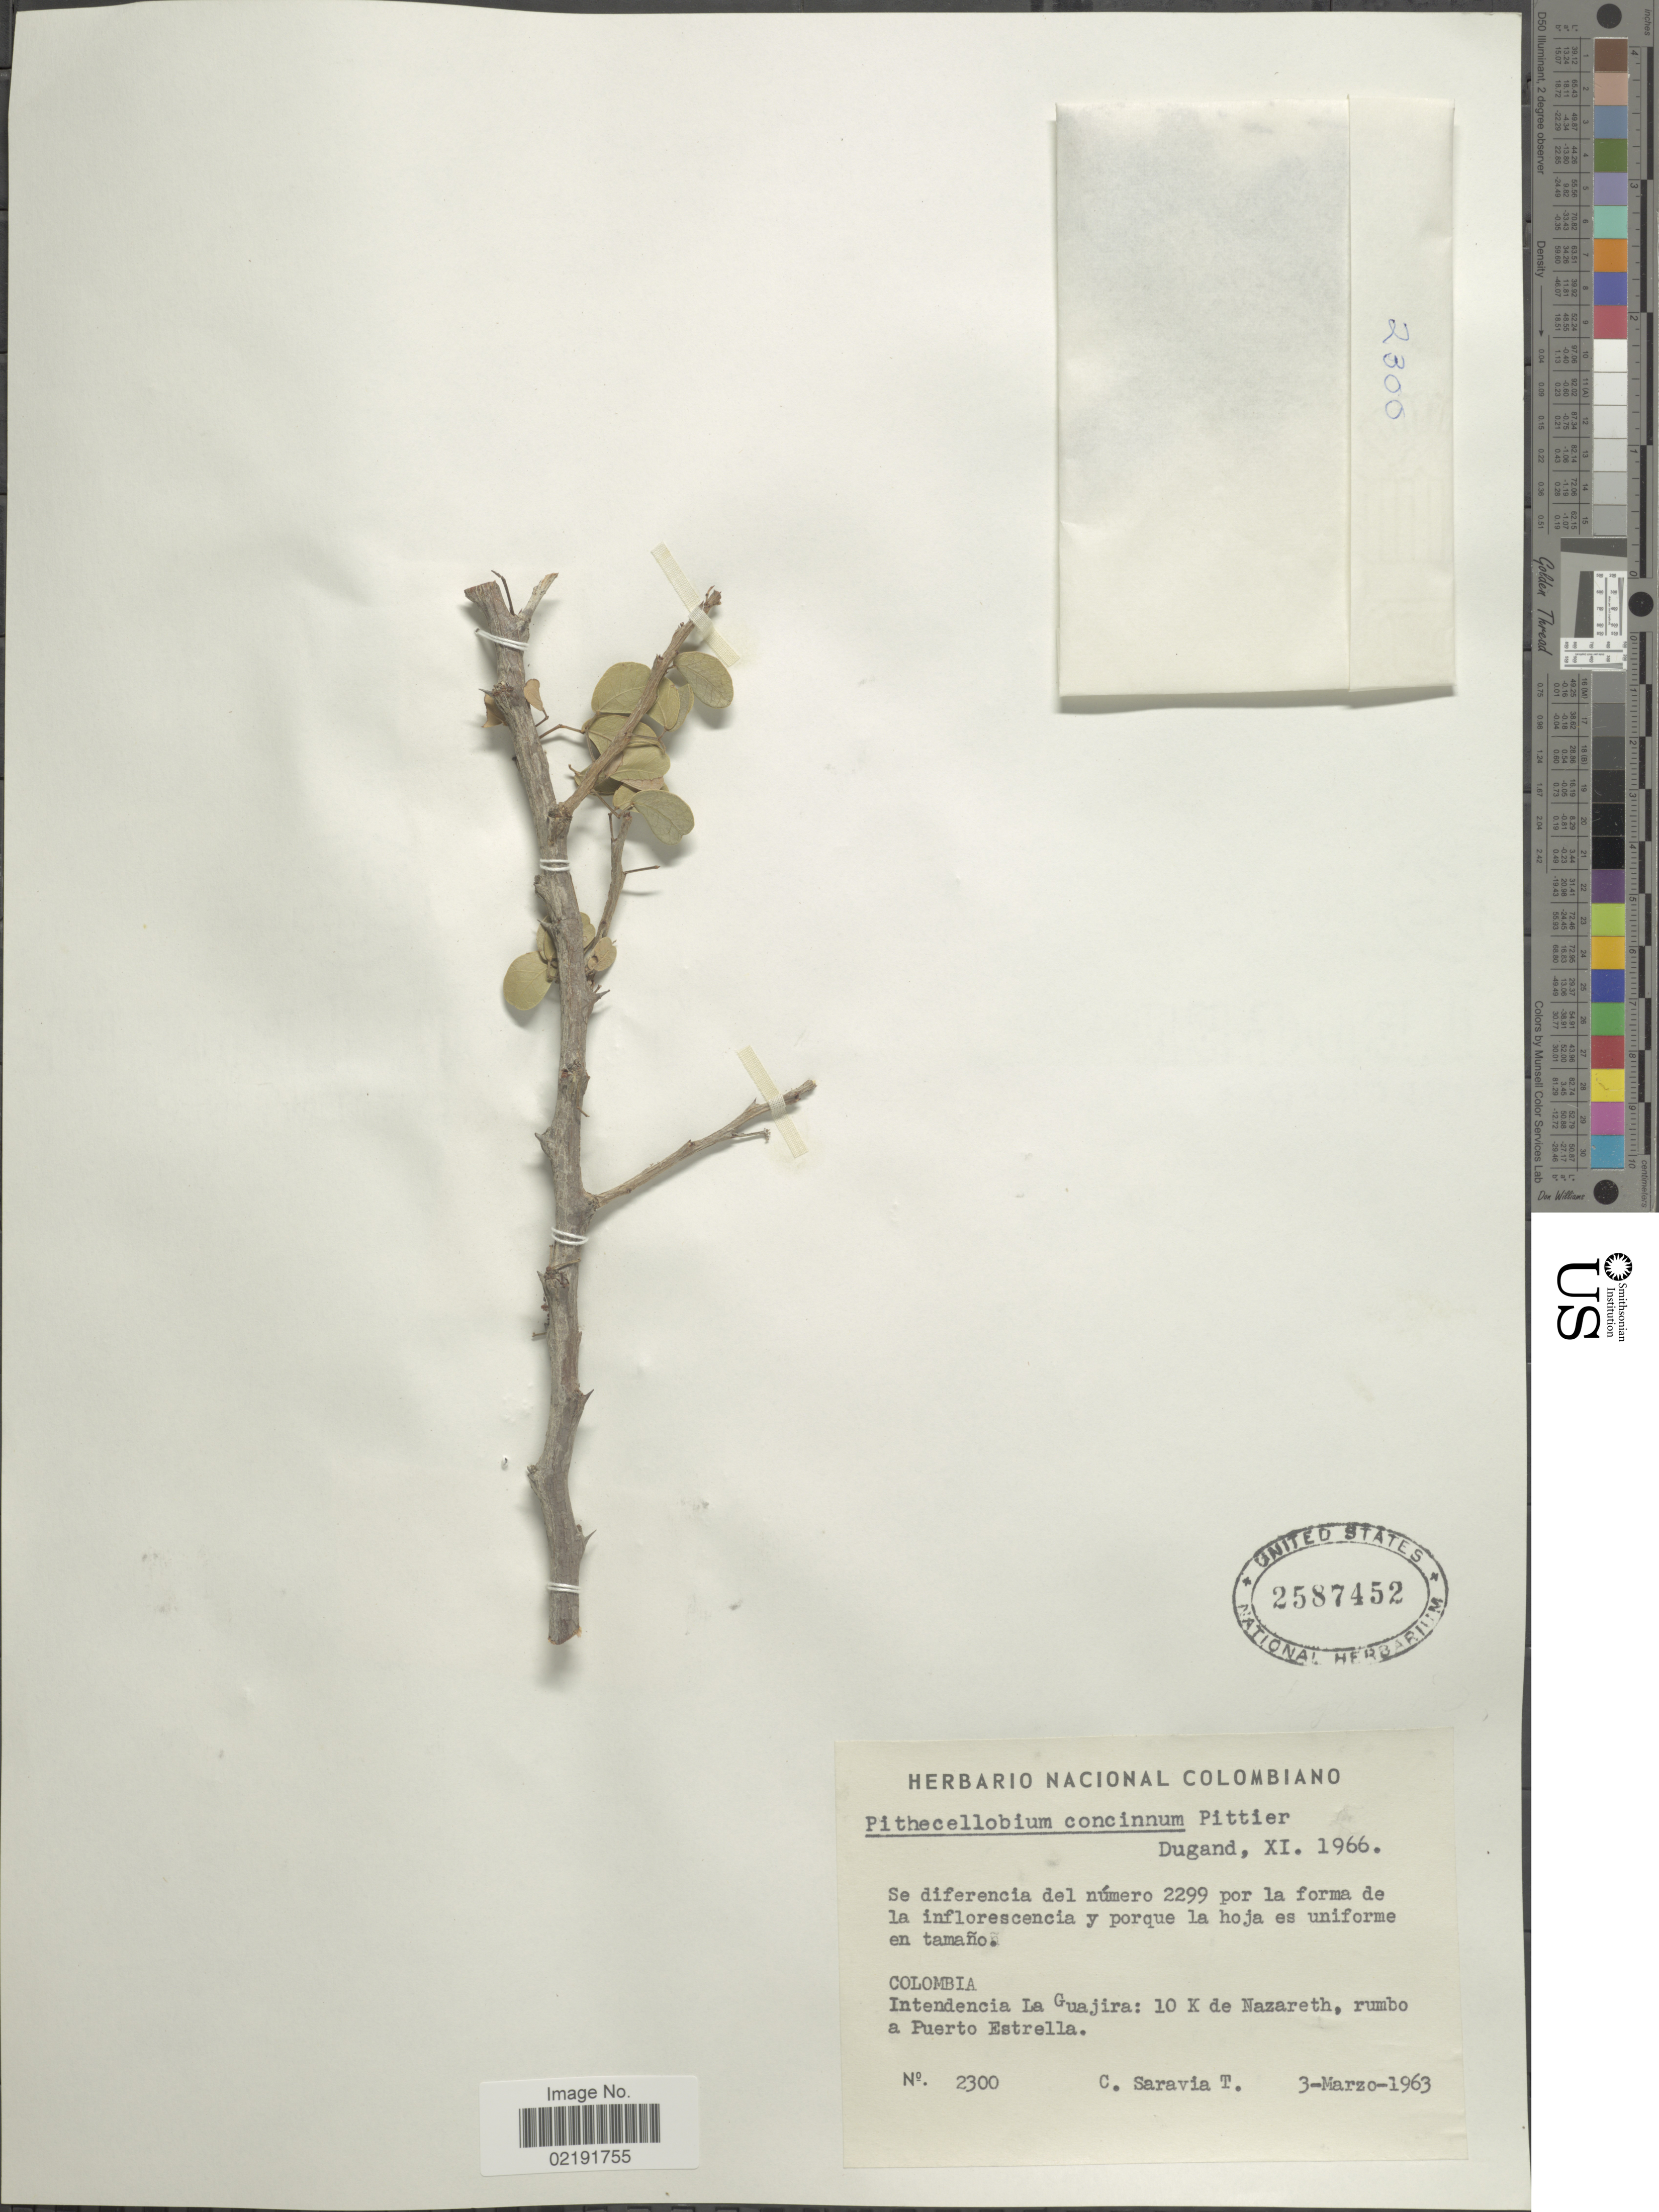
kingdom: Plantae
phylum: Tracheophyta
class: Magnoliopsida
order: Fabales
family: Fabaceae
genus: Pithecellobium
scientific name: Pithecellobium subglobosum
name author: Pittier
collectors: C. Saravia T.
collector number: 2300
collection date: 1963-03-03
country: Colombia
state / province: La Guajira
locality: Colombia. Intendencia La Guajira: 10 K de Nazareth, rumbo a Puerto Estrella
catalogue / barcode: US 2587452